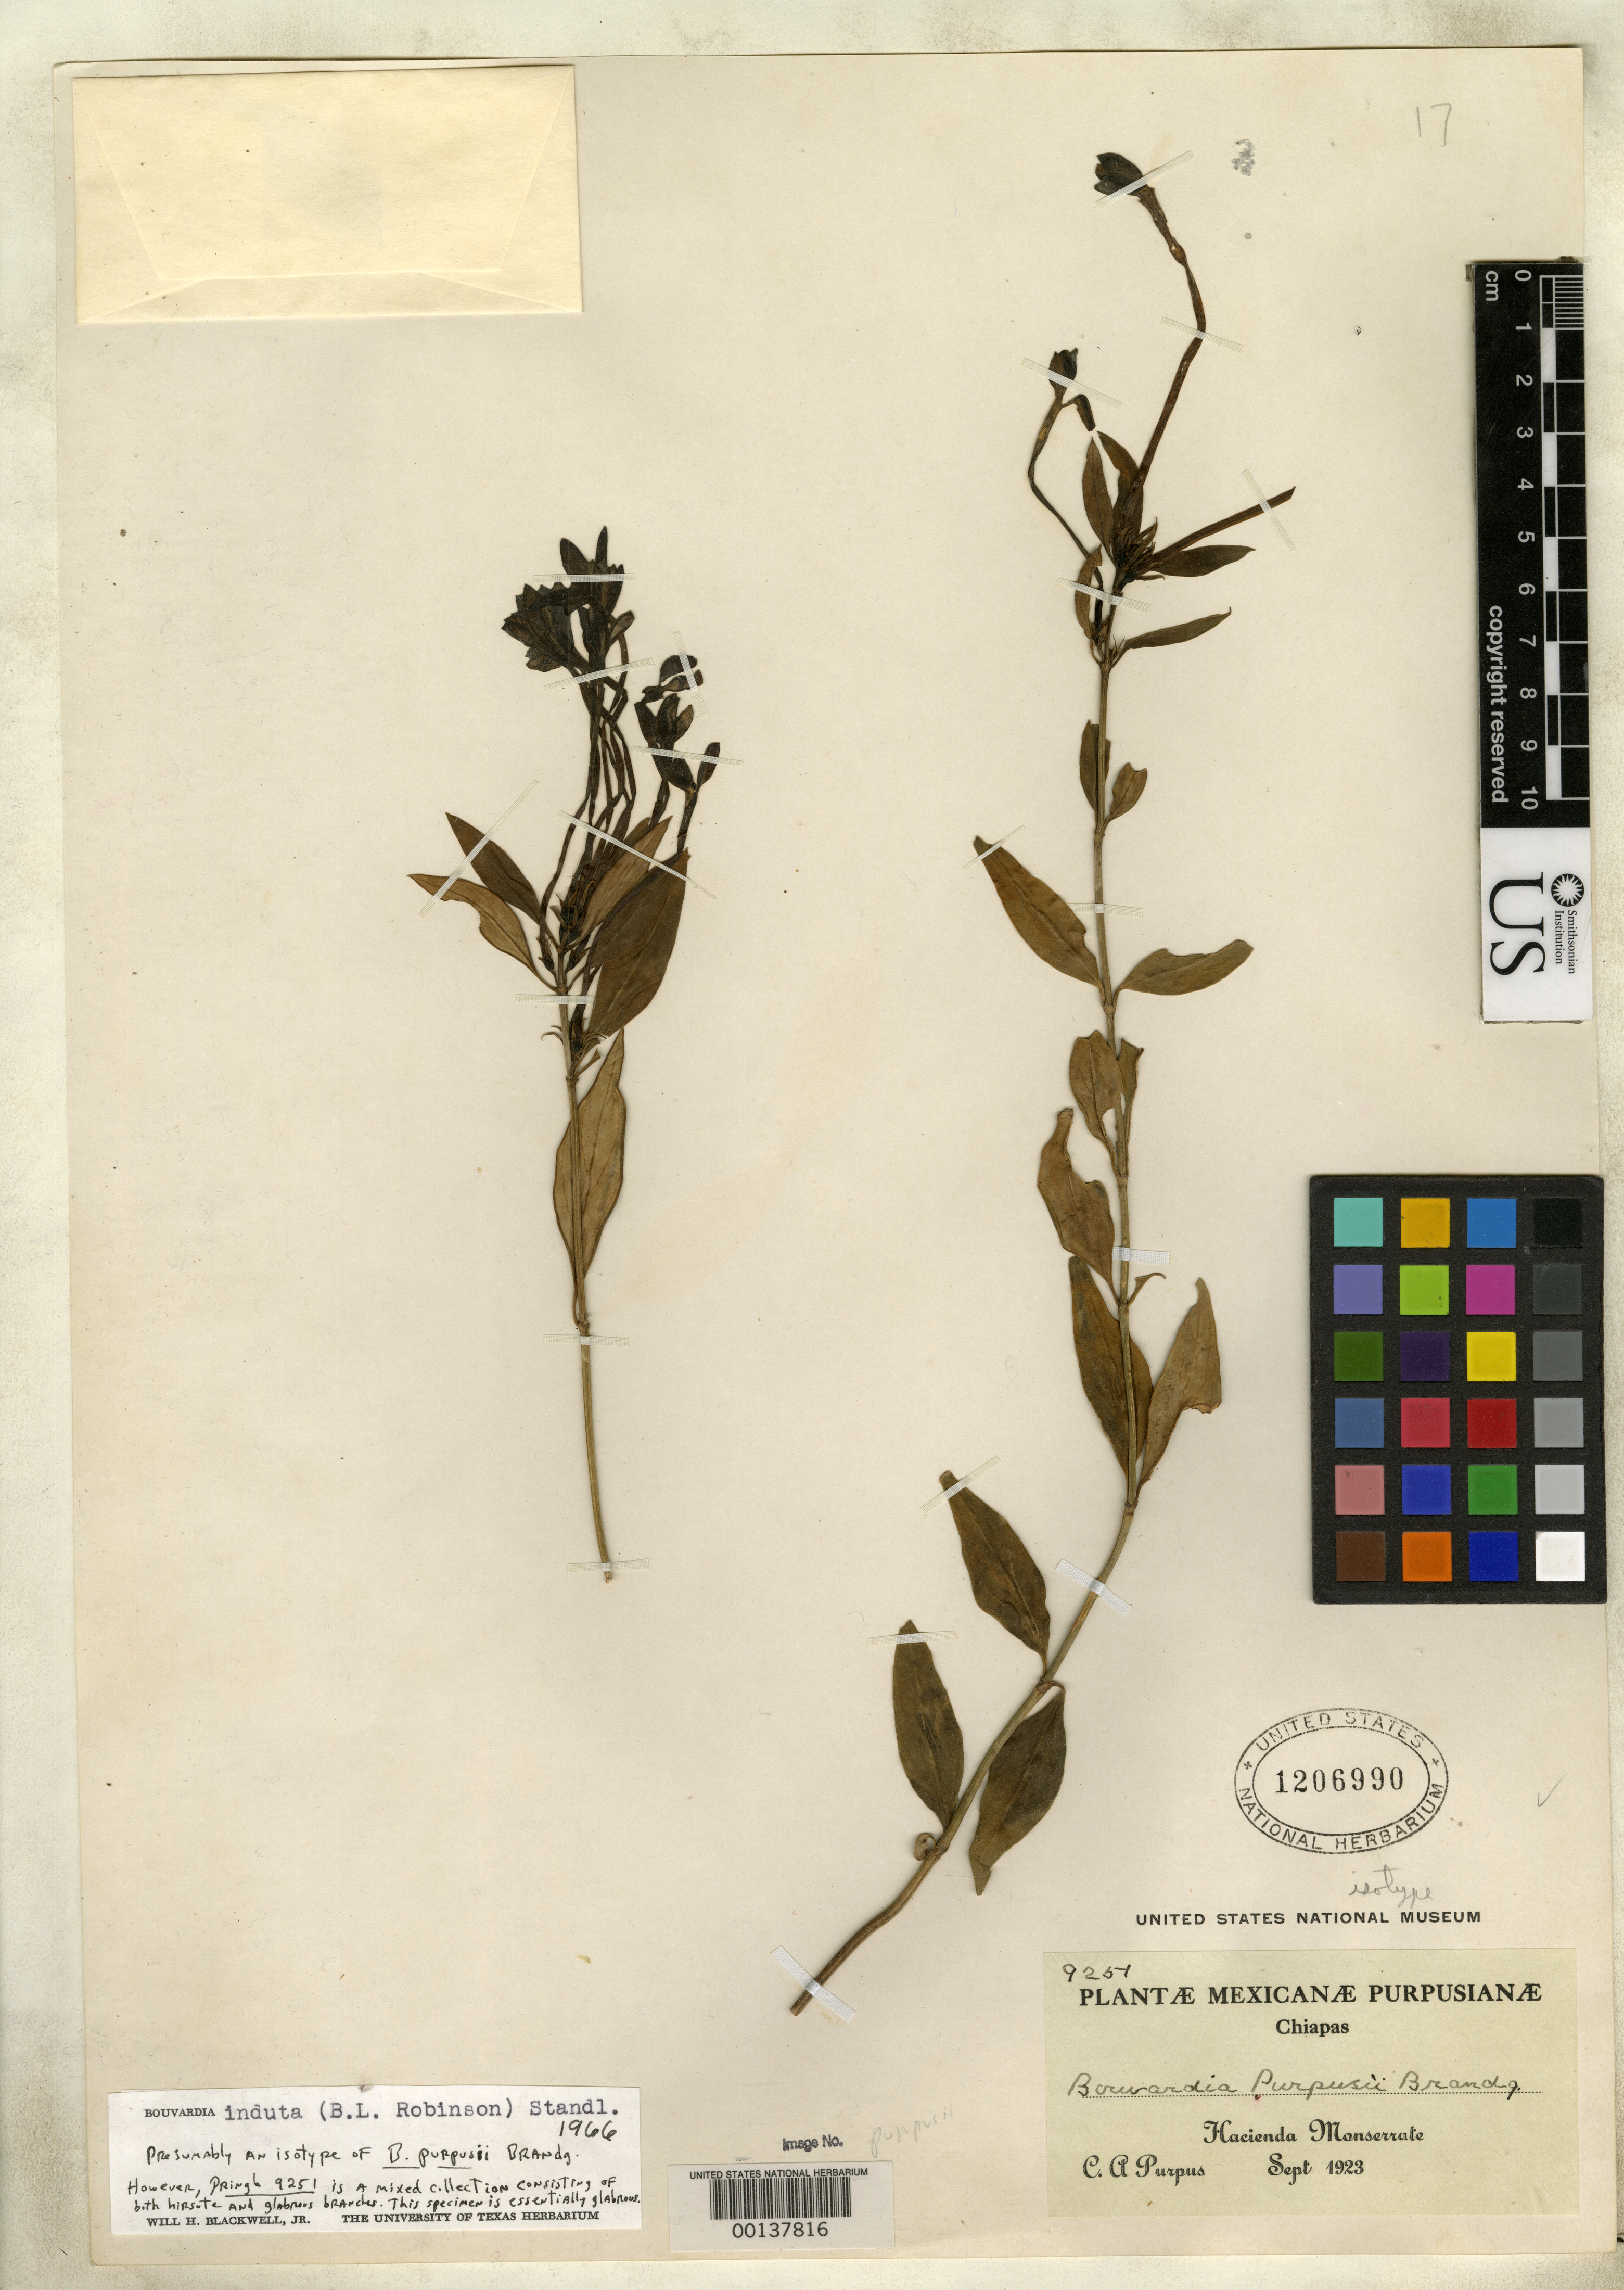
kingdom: Plantae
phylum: Tracheophyta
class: Magnoliopsida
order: Gentianales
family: Rubiaceae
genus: Bouvardia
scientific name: Bouvardia purpusii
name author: Brandegee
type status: Isotype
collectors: C. A. Purpus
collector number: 9251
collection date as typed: Sep 1923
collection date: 1923-09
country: Mexico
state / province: Chiapas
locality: Hacienda Monserrate.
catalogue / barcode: US 1206990